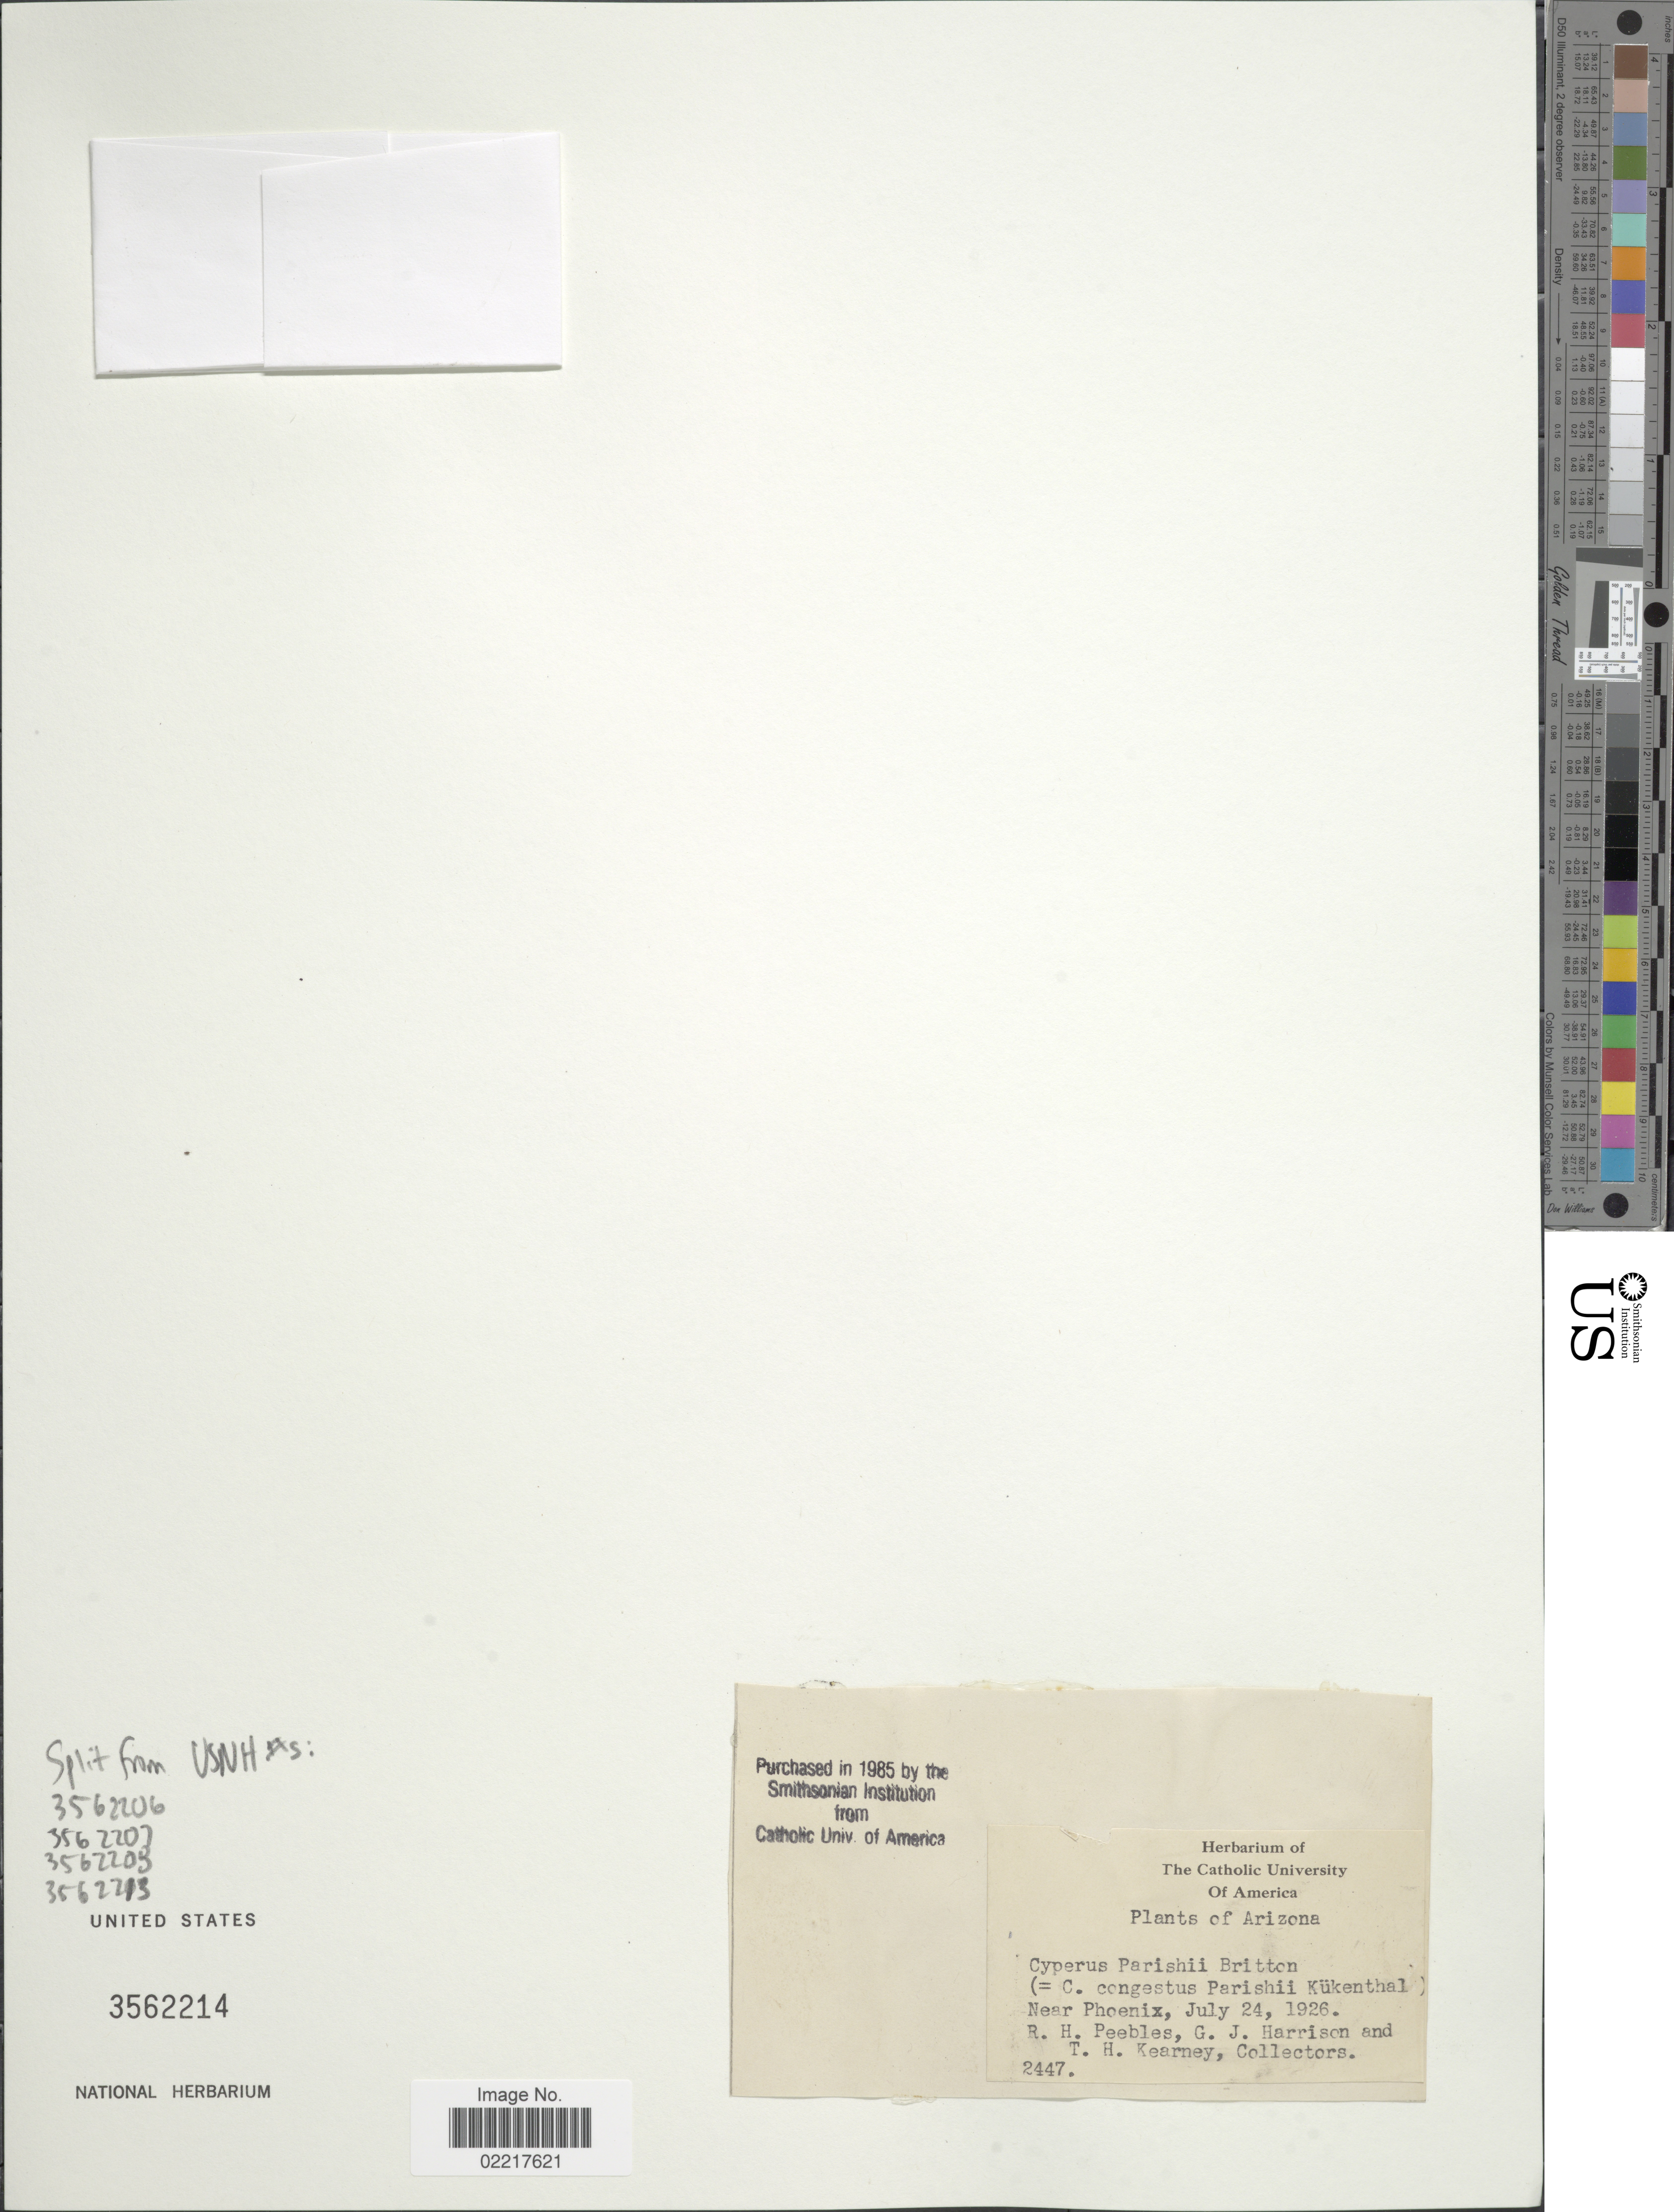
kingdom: Plantae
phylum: Tracheophyta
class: Liliopsida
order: Poales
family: Cyperaceae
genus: Cyperus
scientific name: Cyperus parishii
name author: Britton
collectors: R. H. Peebles, G. J. Harrison & T. H. Kearney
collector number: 2447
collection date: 1926-07-24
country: United States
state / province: Arizona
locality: Near Phoenix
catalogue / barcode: US 3562214